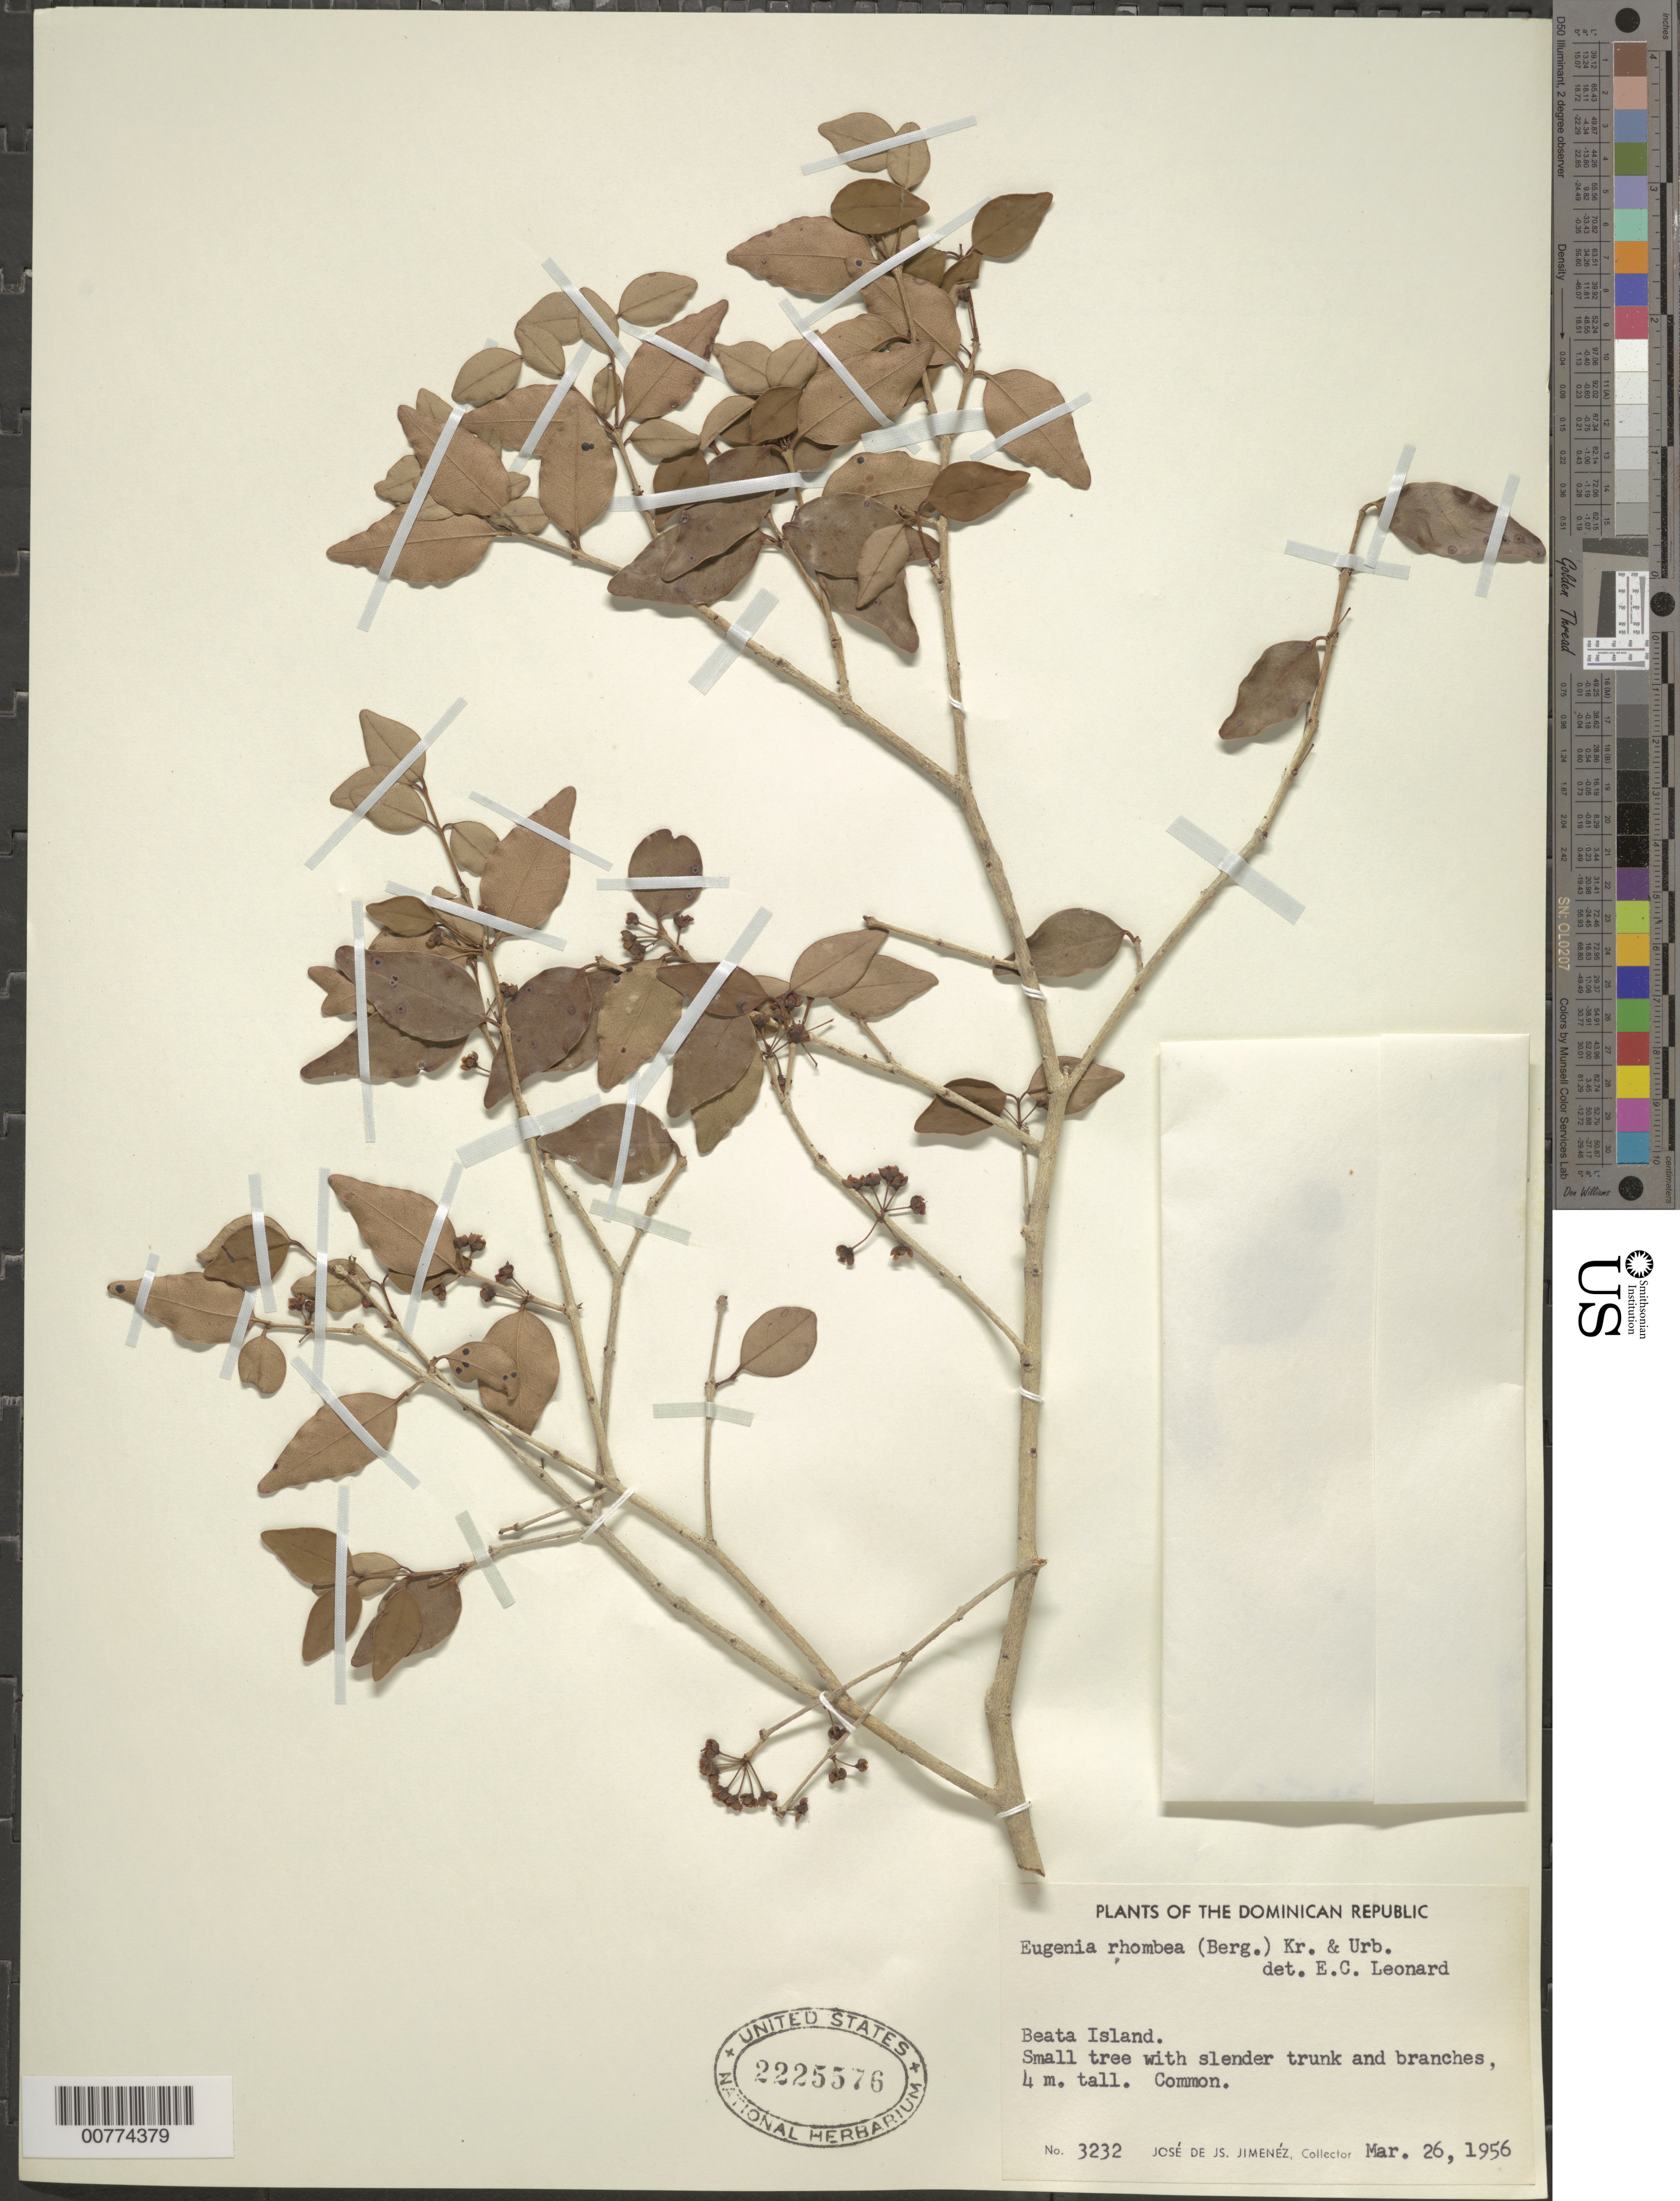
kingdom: Plantae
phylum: Tracheophyta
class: Magnoliopsida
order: Myrtales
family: Myrtaceae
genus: Eugenia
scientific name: Eugenia rhombea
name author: (O. Berg) Krug & Urb.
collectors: J. J. Jiménez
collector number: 3232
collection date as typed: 26 Mar 1956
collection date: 1956-03-26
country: Dominican Republic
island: Hispaniola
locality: Beata Island.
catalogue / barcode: US 2225576